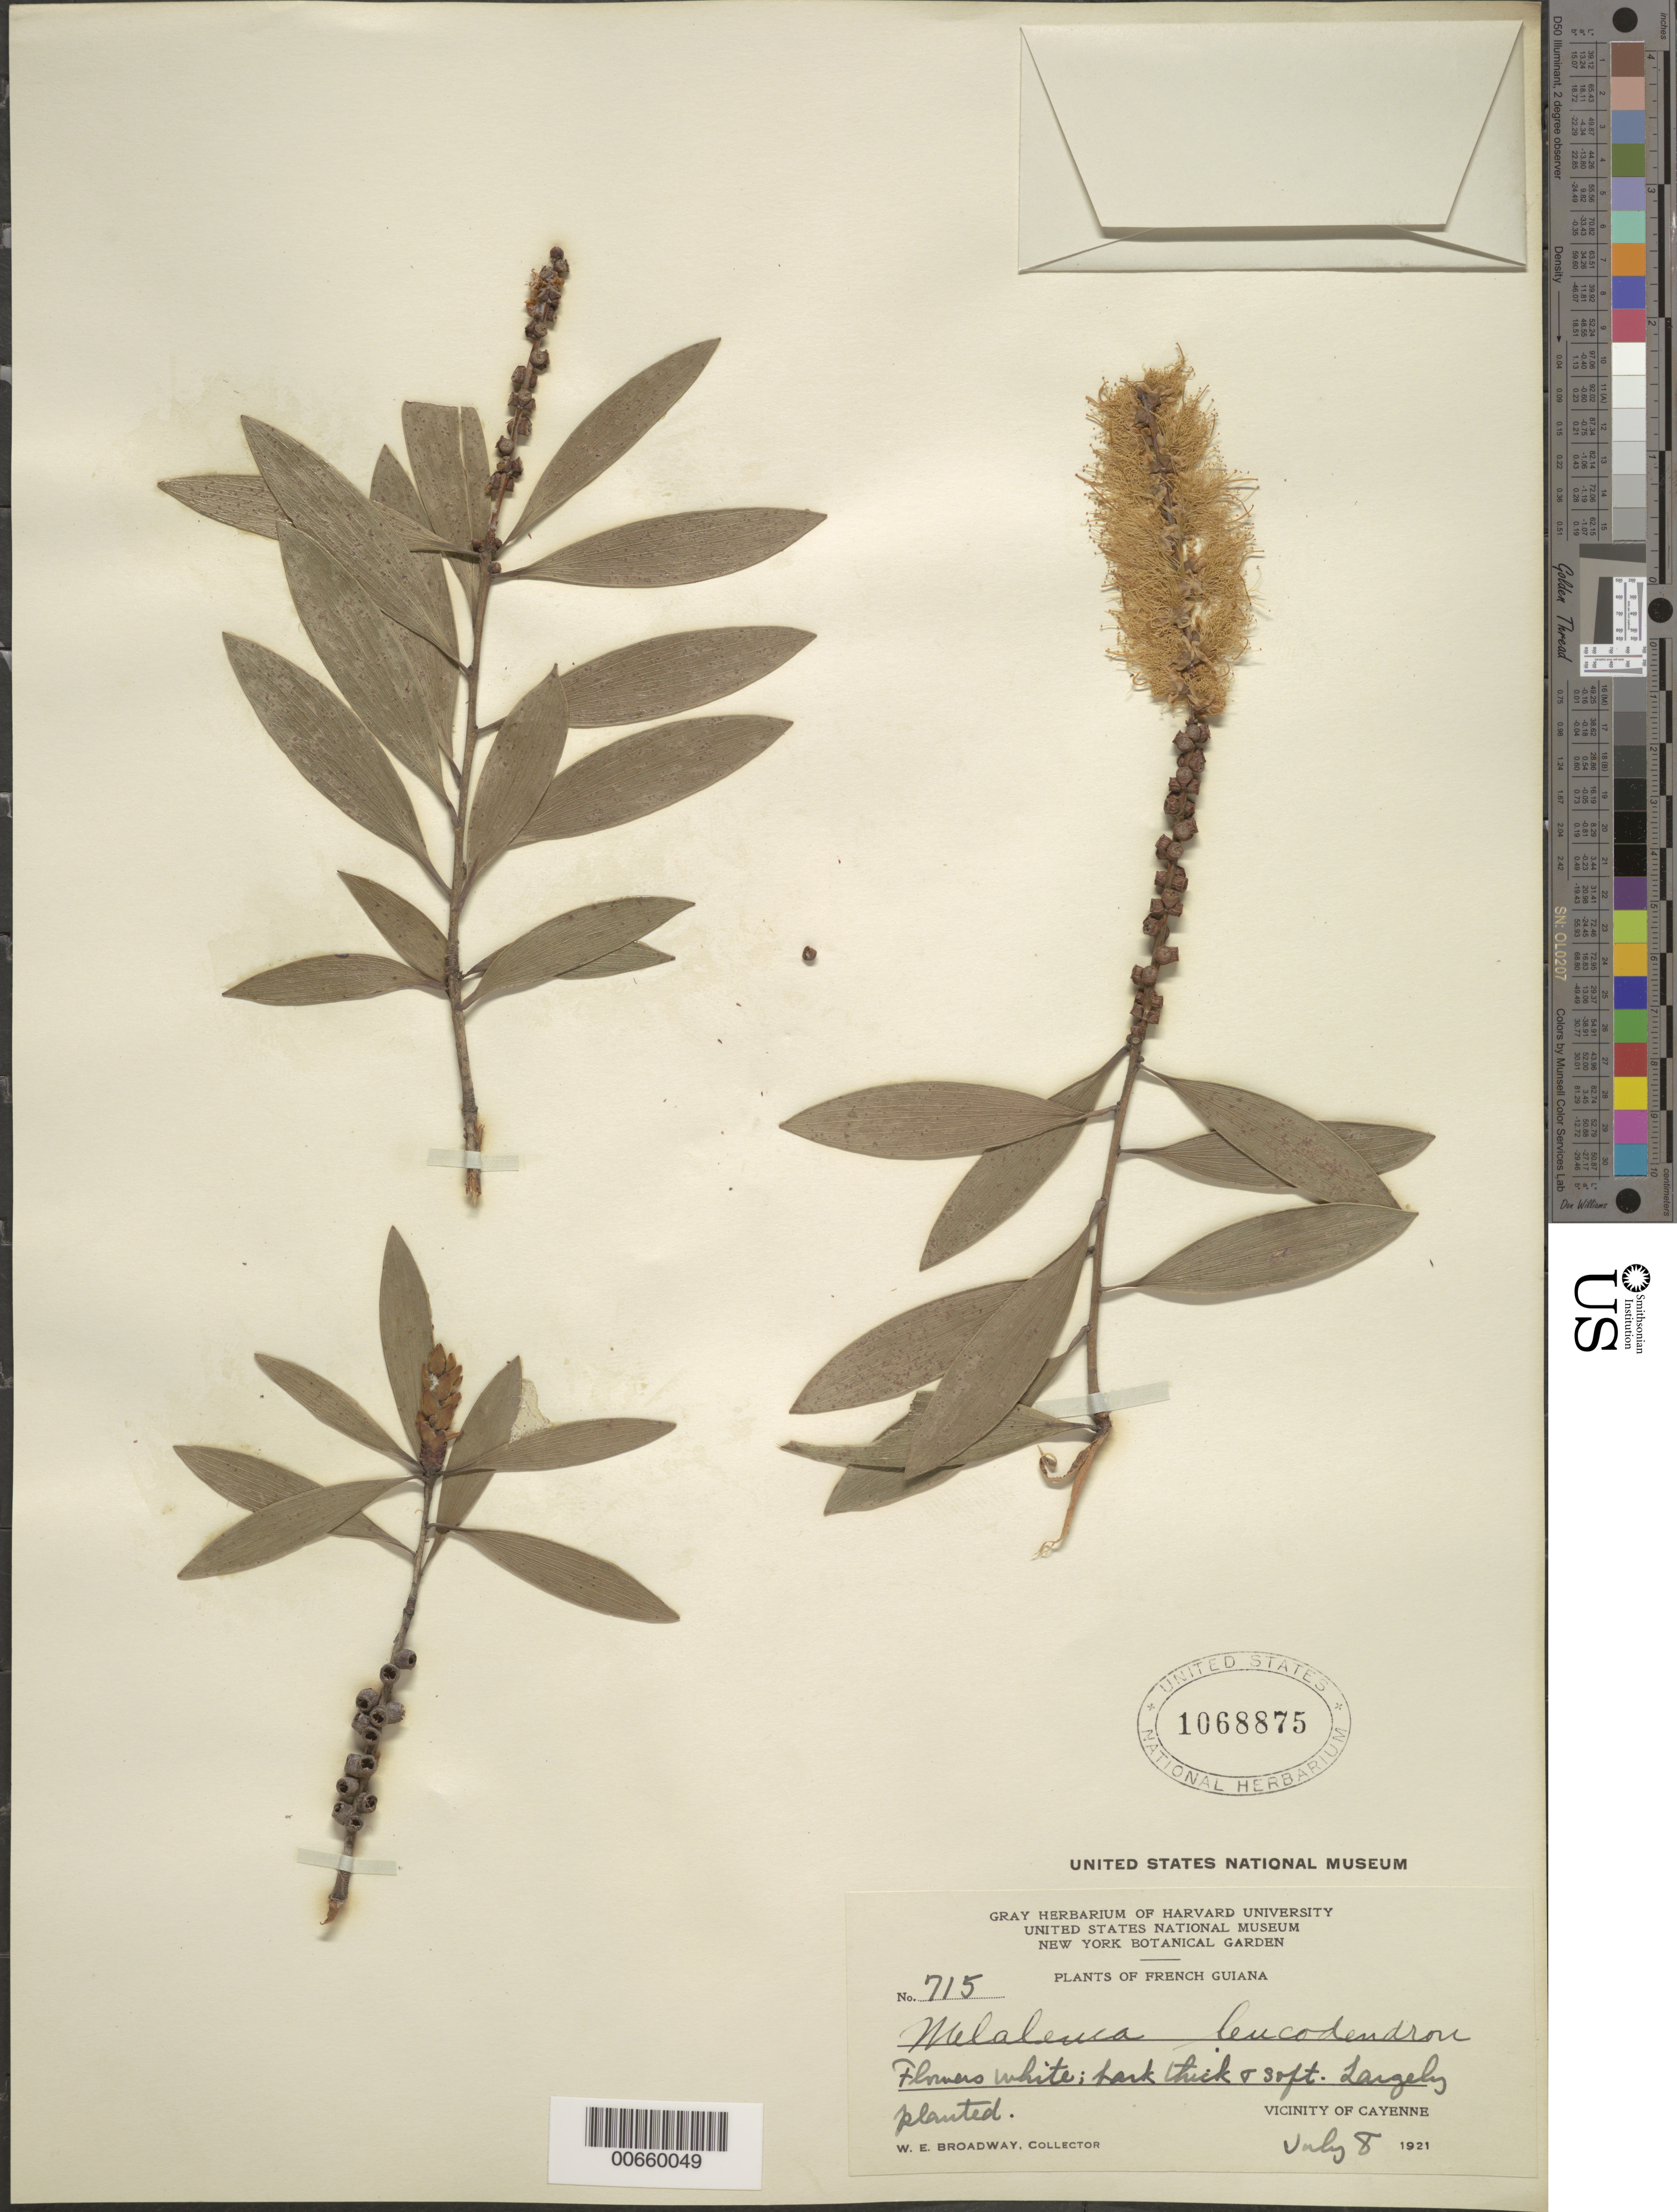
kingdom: Plantae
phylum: Tracheophyta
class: Magnoliopsida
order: Myrtales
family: Myrtaceae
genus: Melaleuca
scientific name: Melaleuca leucadendra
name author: (L.) L.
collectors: W. E. Broadway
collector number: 715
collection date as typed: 8-Jul-21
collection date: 1921-07-08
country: French Guiana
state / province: Cayenne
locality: Cayenne, vic.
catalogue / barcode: US 1068875